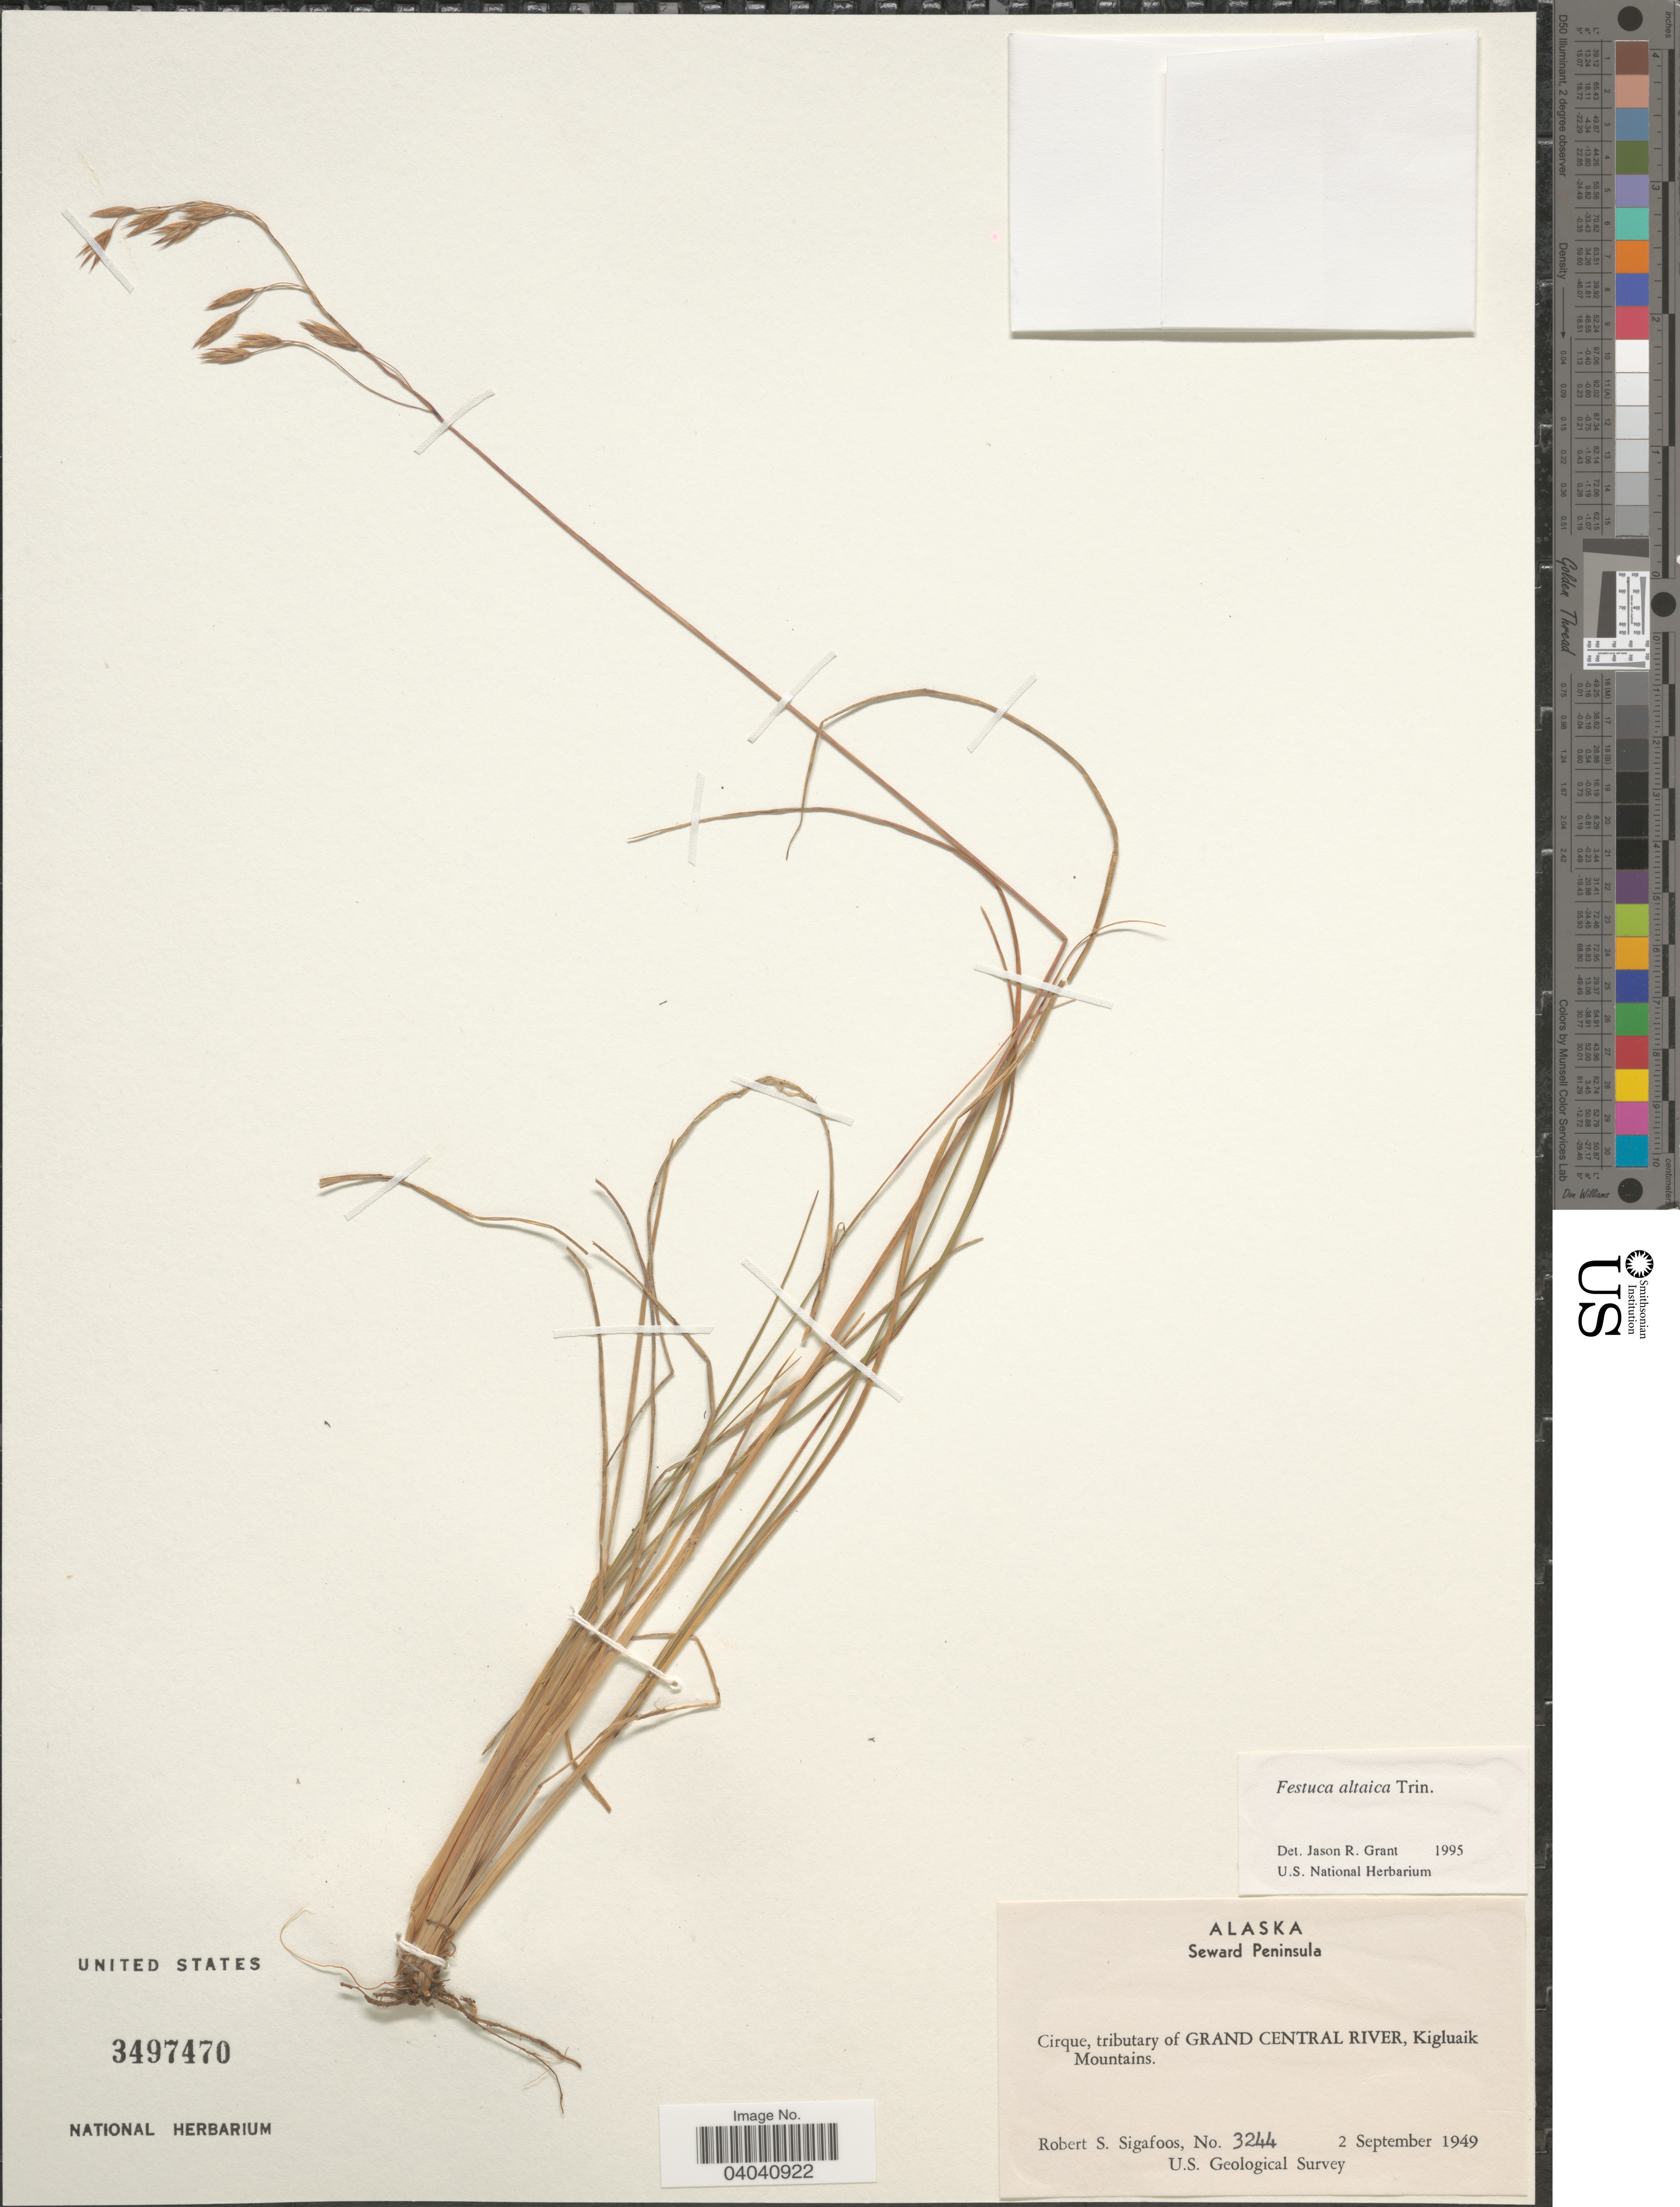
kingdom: Plantae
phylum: Tracheophyta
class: Liliopsida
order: Poales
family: Poaceae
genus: Festuca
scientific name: Festuca altaica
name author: Trin.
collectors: R. Sigafoos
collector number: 3244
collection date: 1949-09-02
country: United States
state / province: Alaska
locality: Seward Peninsula. Cirque, tributary of Grand Central River, Kigluaik Mountains.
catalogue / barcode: US 3497470